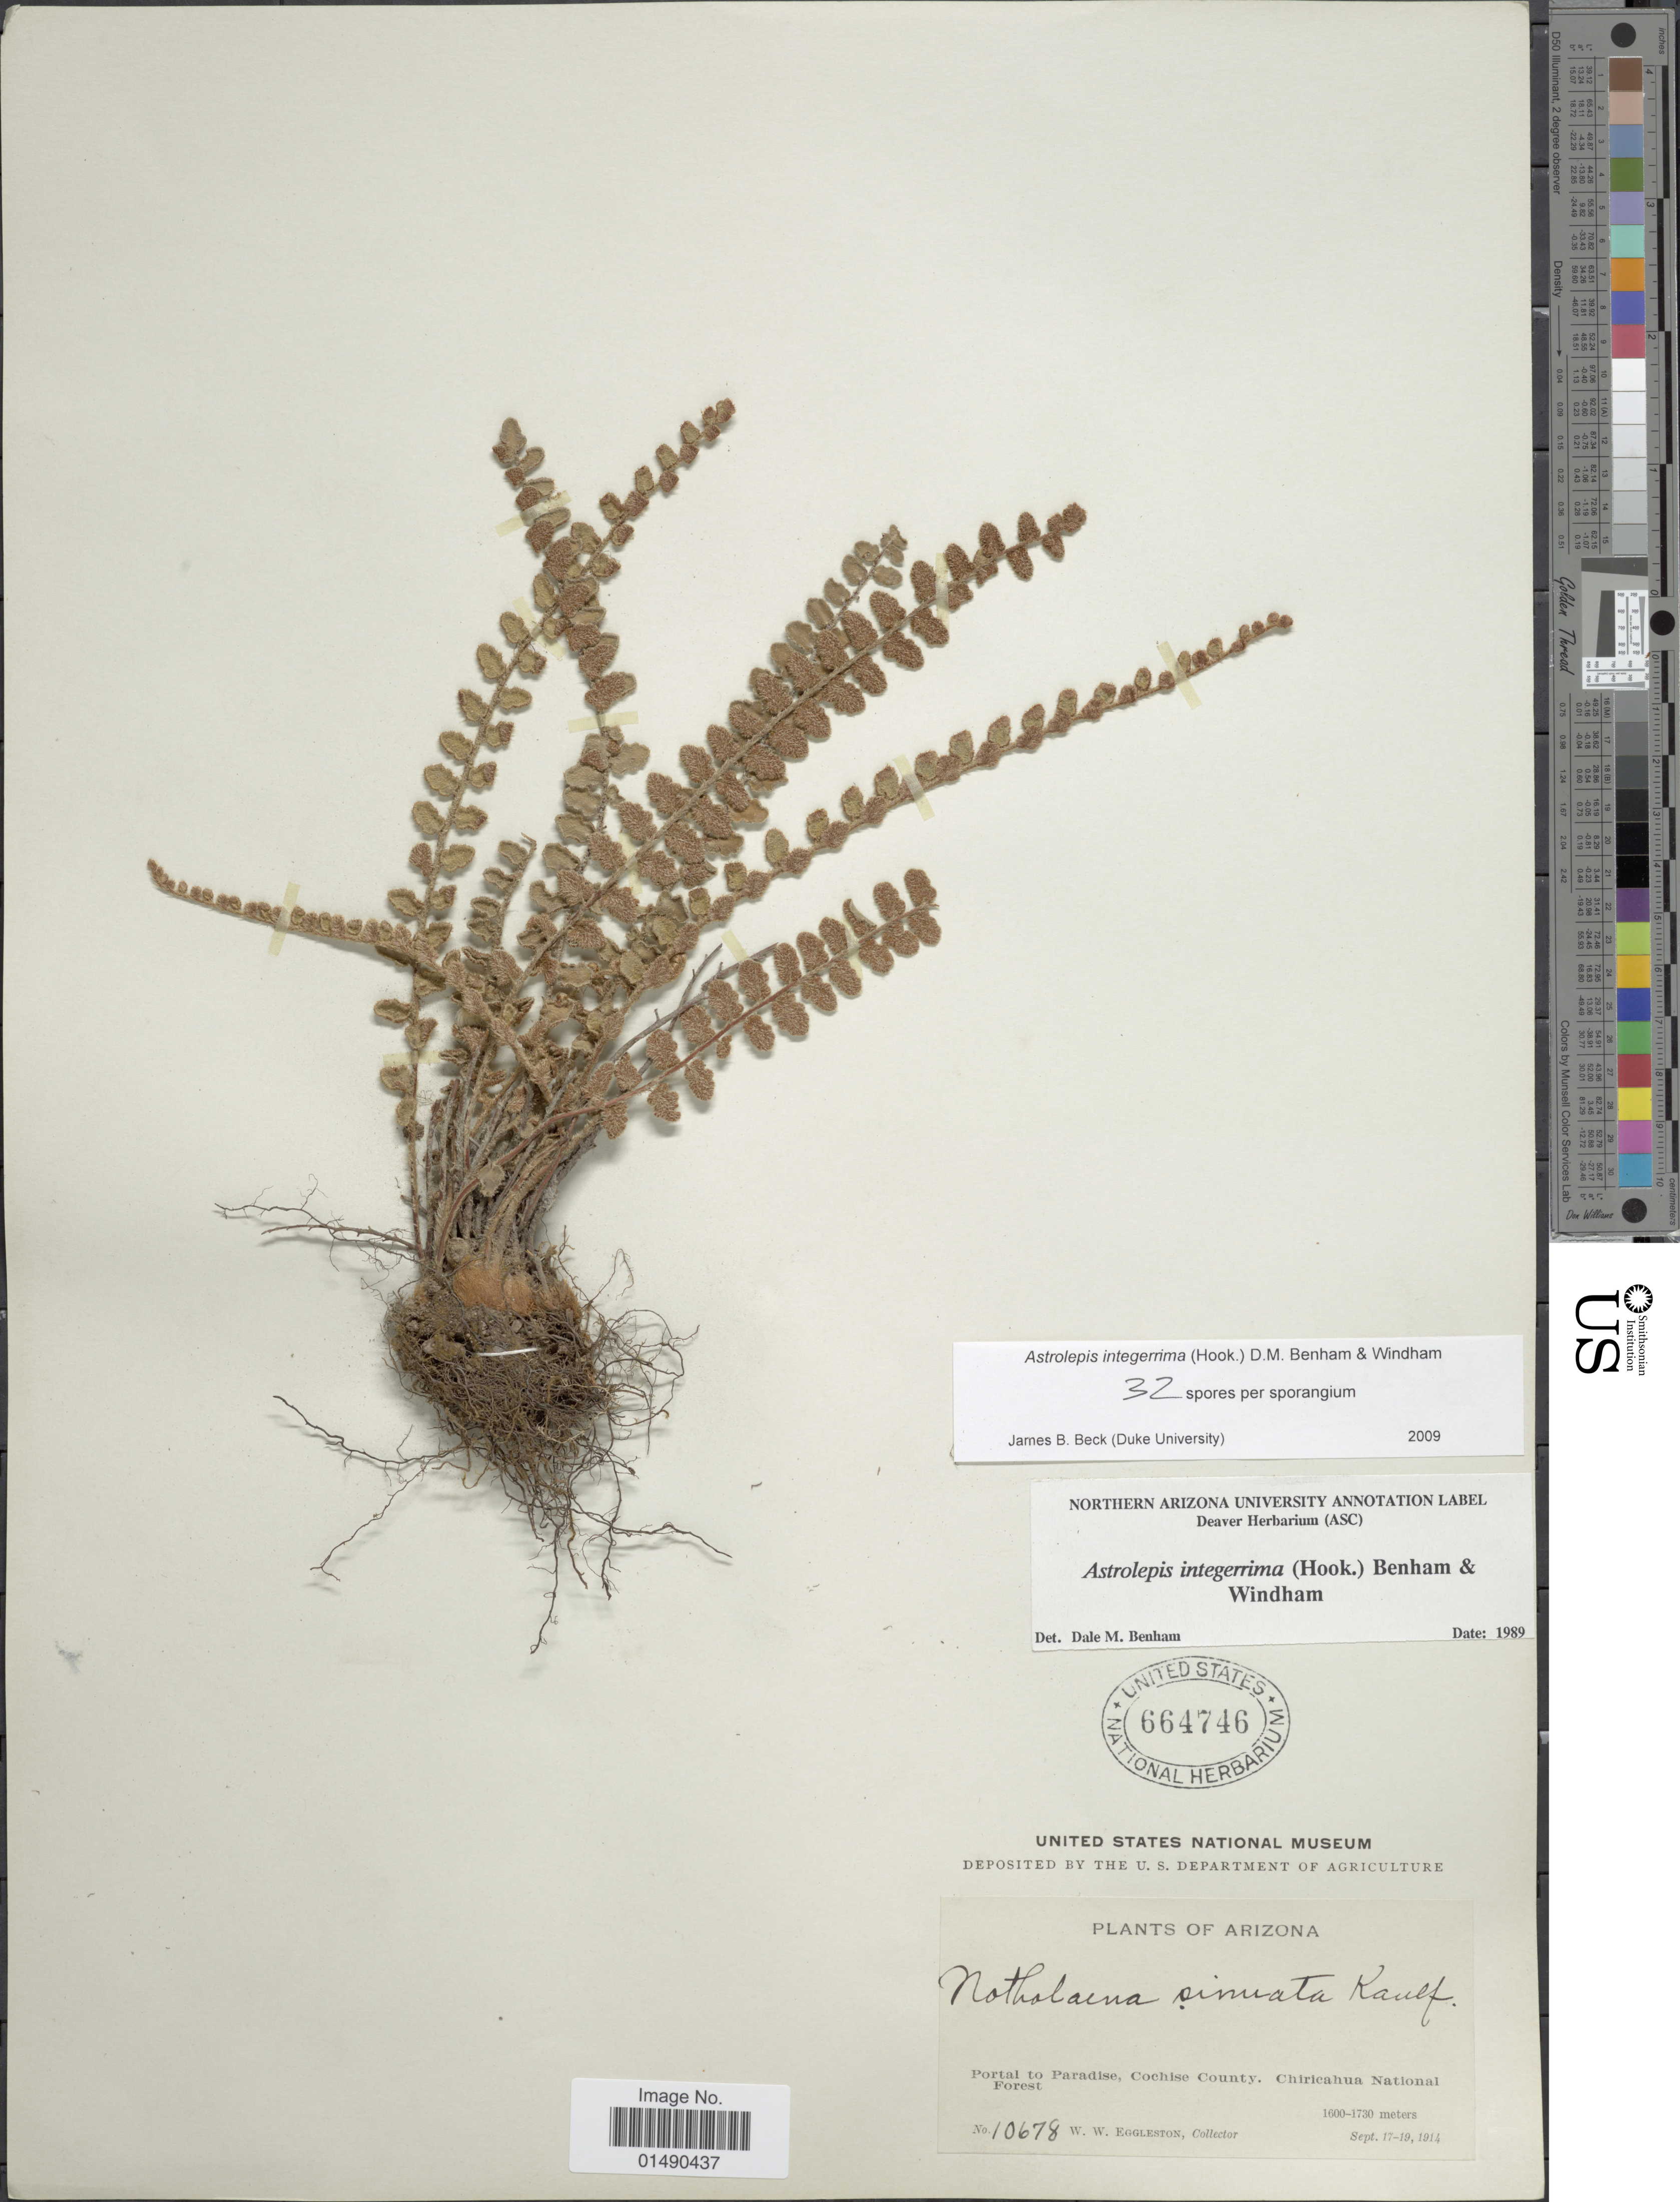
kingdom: Plantae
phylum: Tracheophyta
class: Polypodiopsida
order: Polypodiales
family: Pteridaceae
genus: Astrolepis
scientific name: Astrolepis integerrima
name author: (Hook.) D.M. Benham & Windham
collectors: W. W. Eggleston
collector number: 10678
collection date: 1914-09-17/1914-09-19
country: United States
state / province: Arizona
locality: Portal to Paradise, Cochise County, Chiricahua National Forest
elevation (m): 1600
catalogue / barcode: US 664746